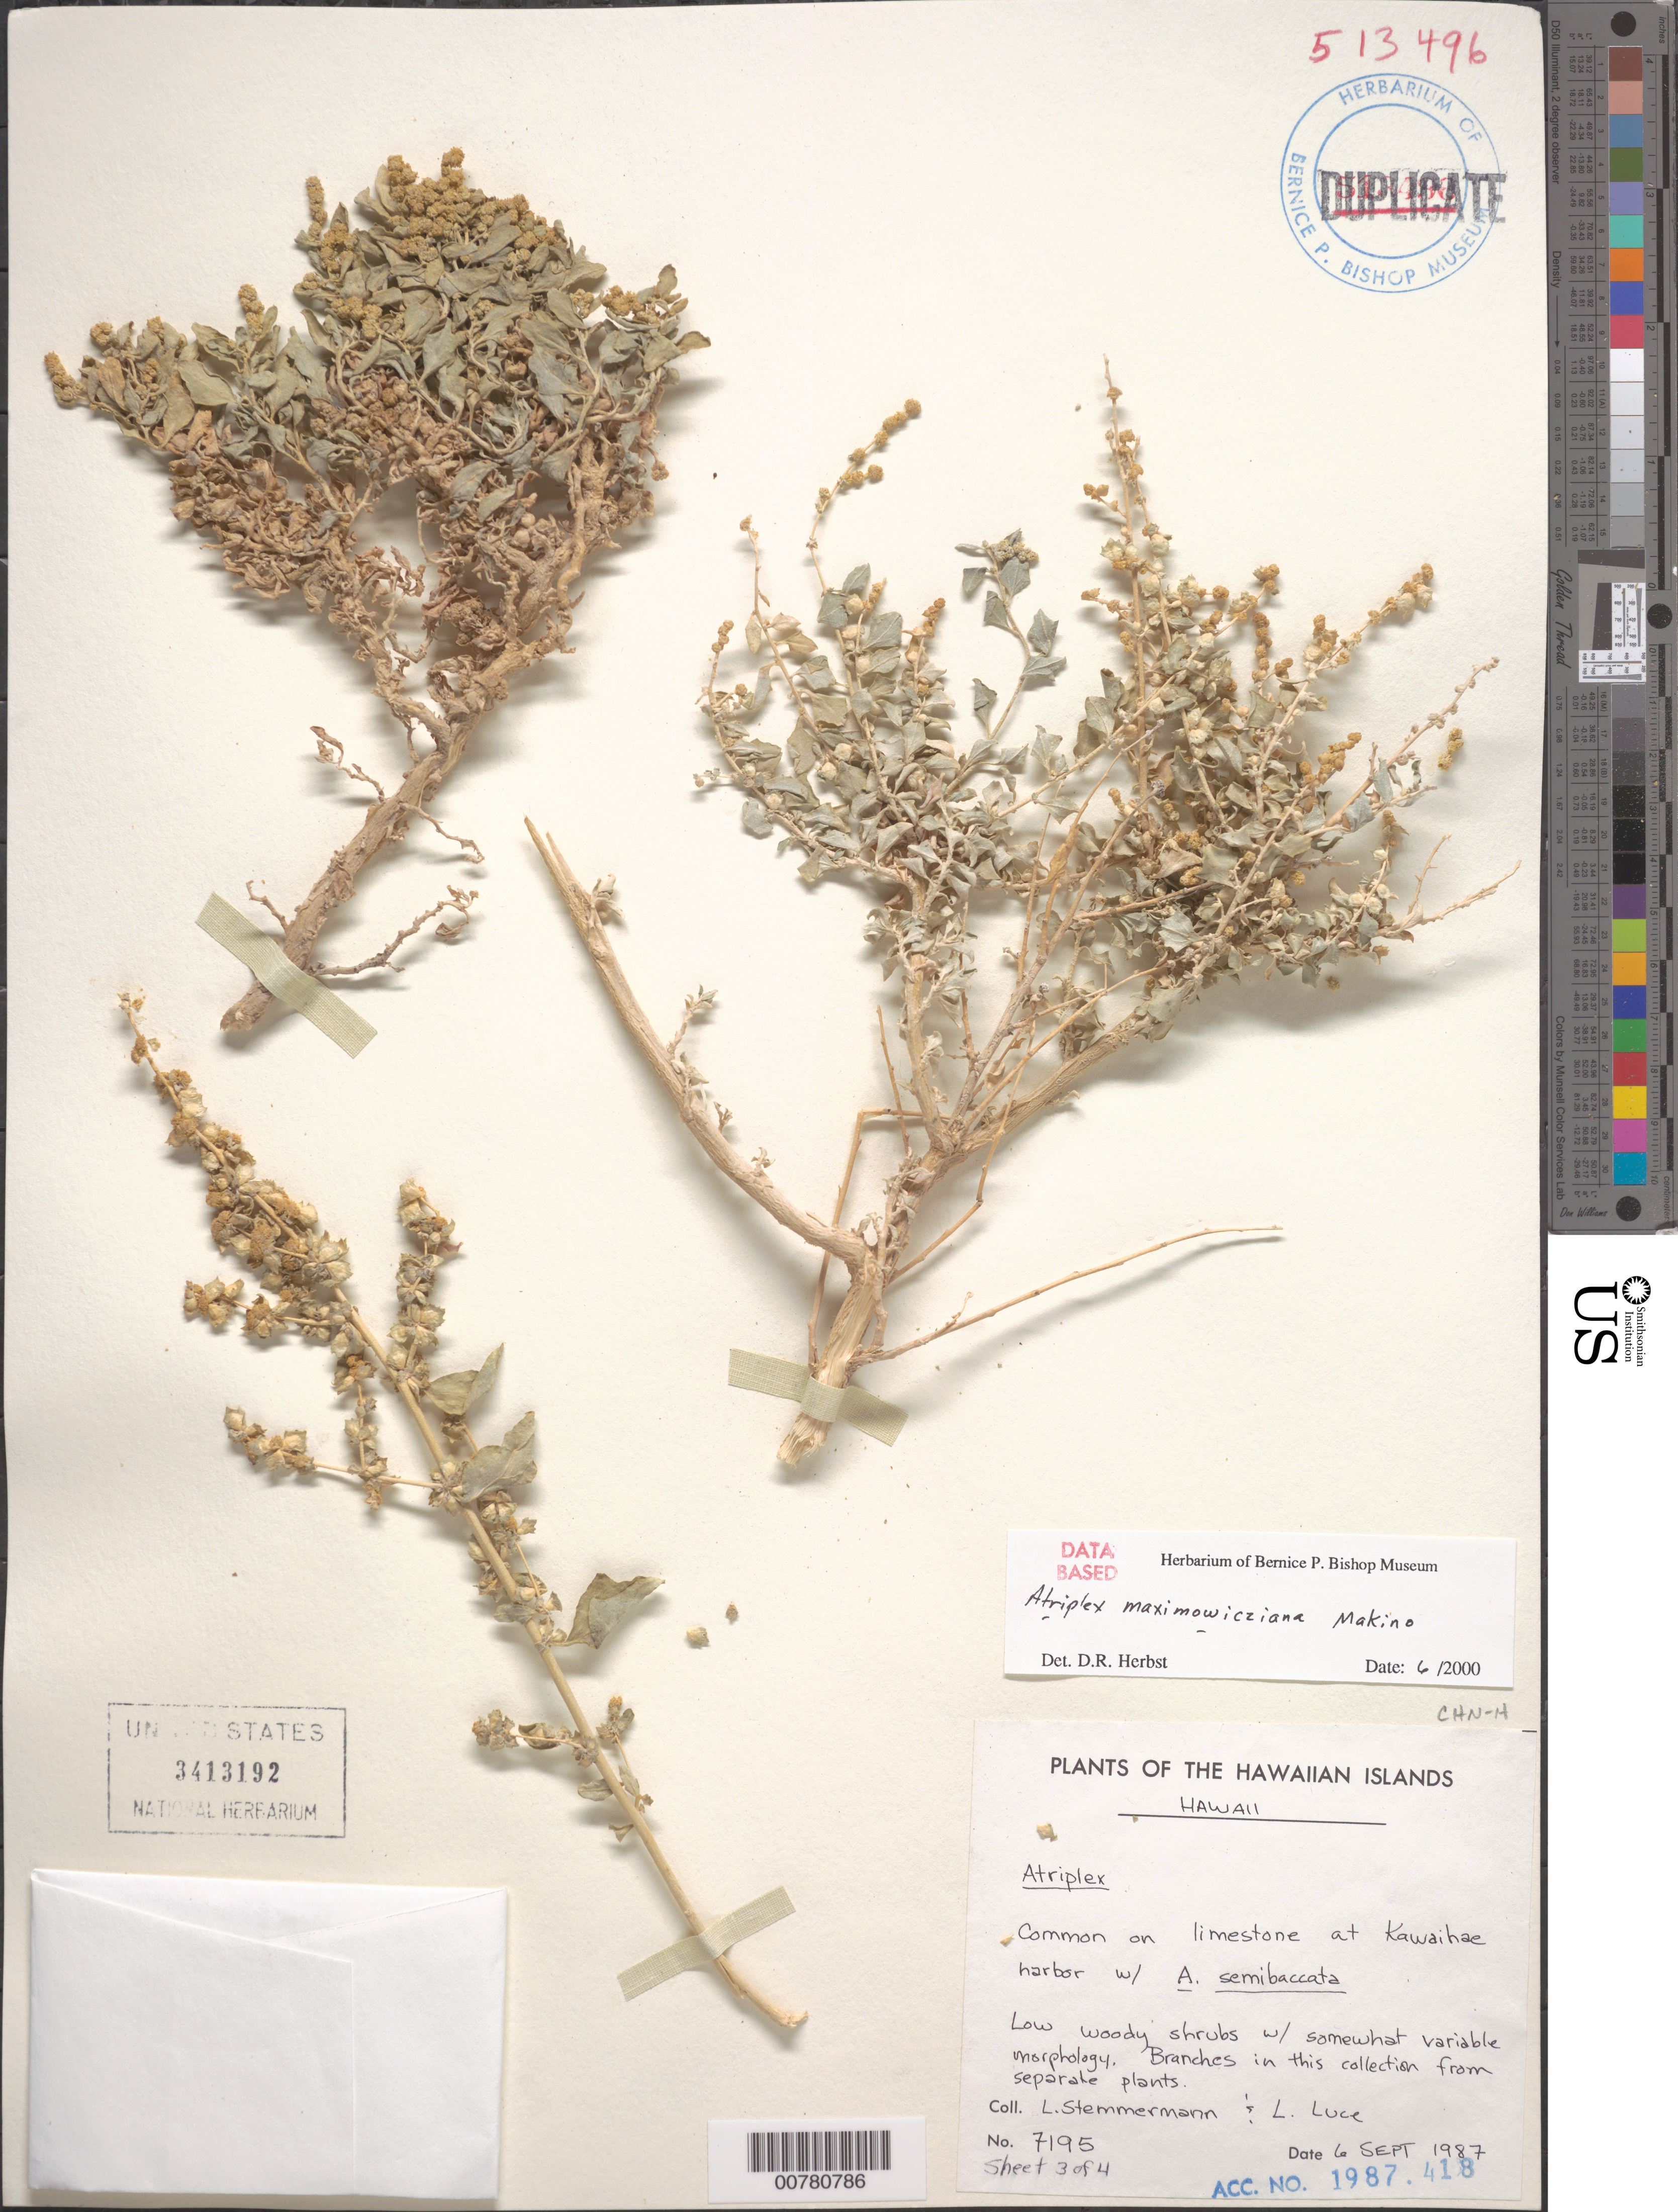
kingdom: Plantae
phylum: Tracheophyta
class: Magnoliopsida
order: Caryophyllales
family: Amaranthaceae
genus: Atriplex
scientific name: Atriplex maximowicziana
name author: Makino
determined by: Herbst, D. R.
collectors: L. Stemmermann & L. Luce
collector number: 7195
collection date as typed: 6 Sep 1987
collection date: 1987-09-06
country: United States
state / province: Hawaii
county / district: Hawaii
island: Hawaii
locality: Kawaihae harbor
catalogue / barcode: US 3413192